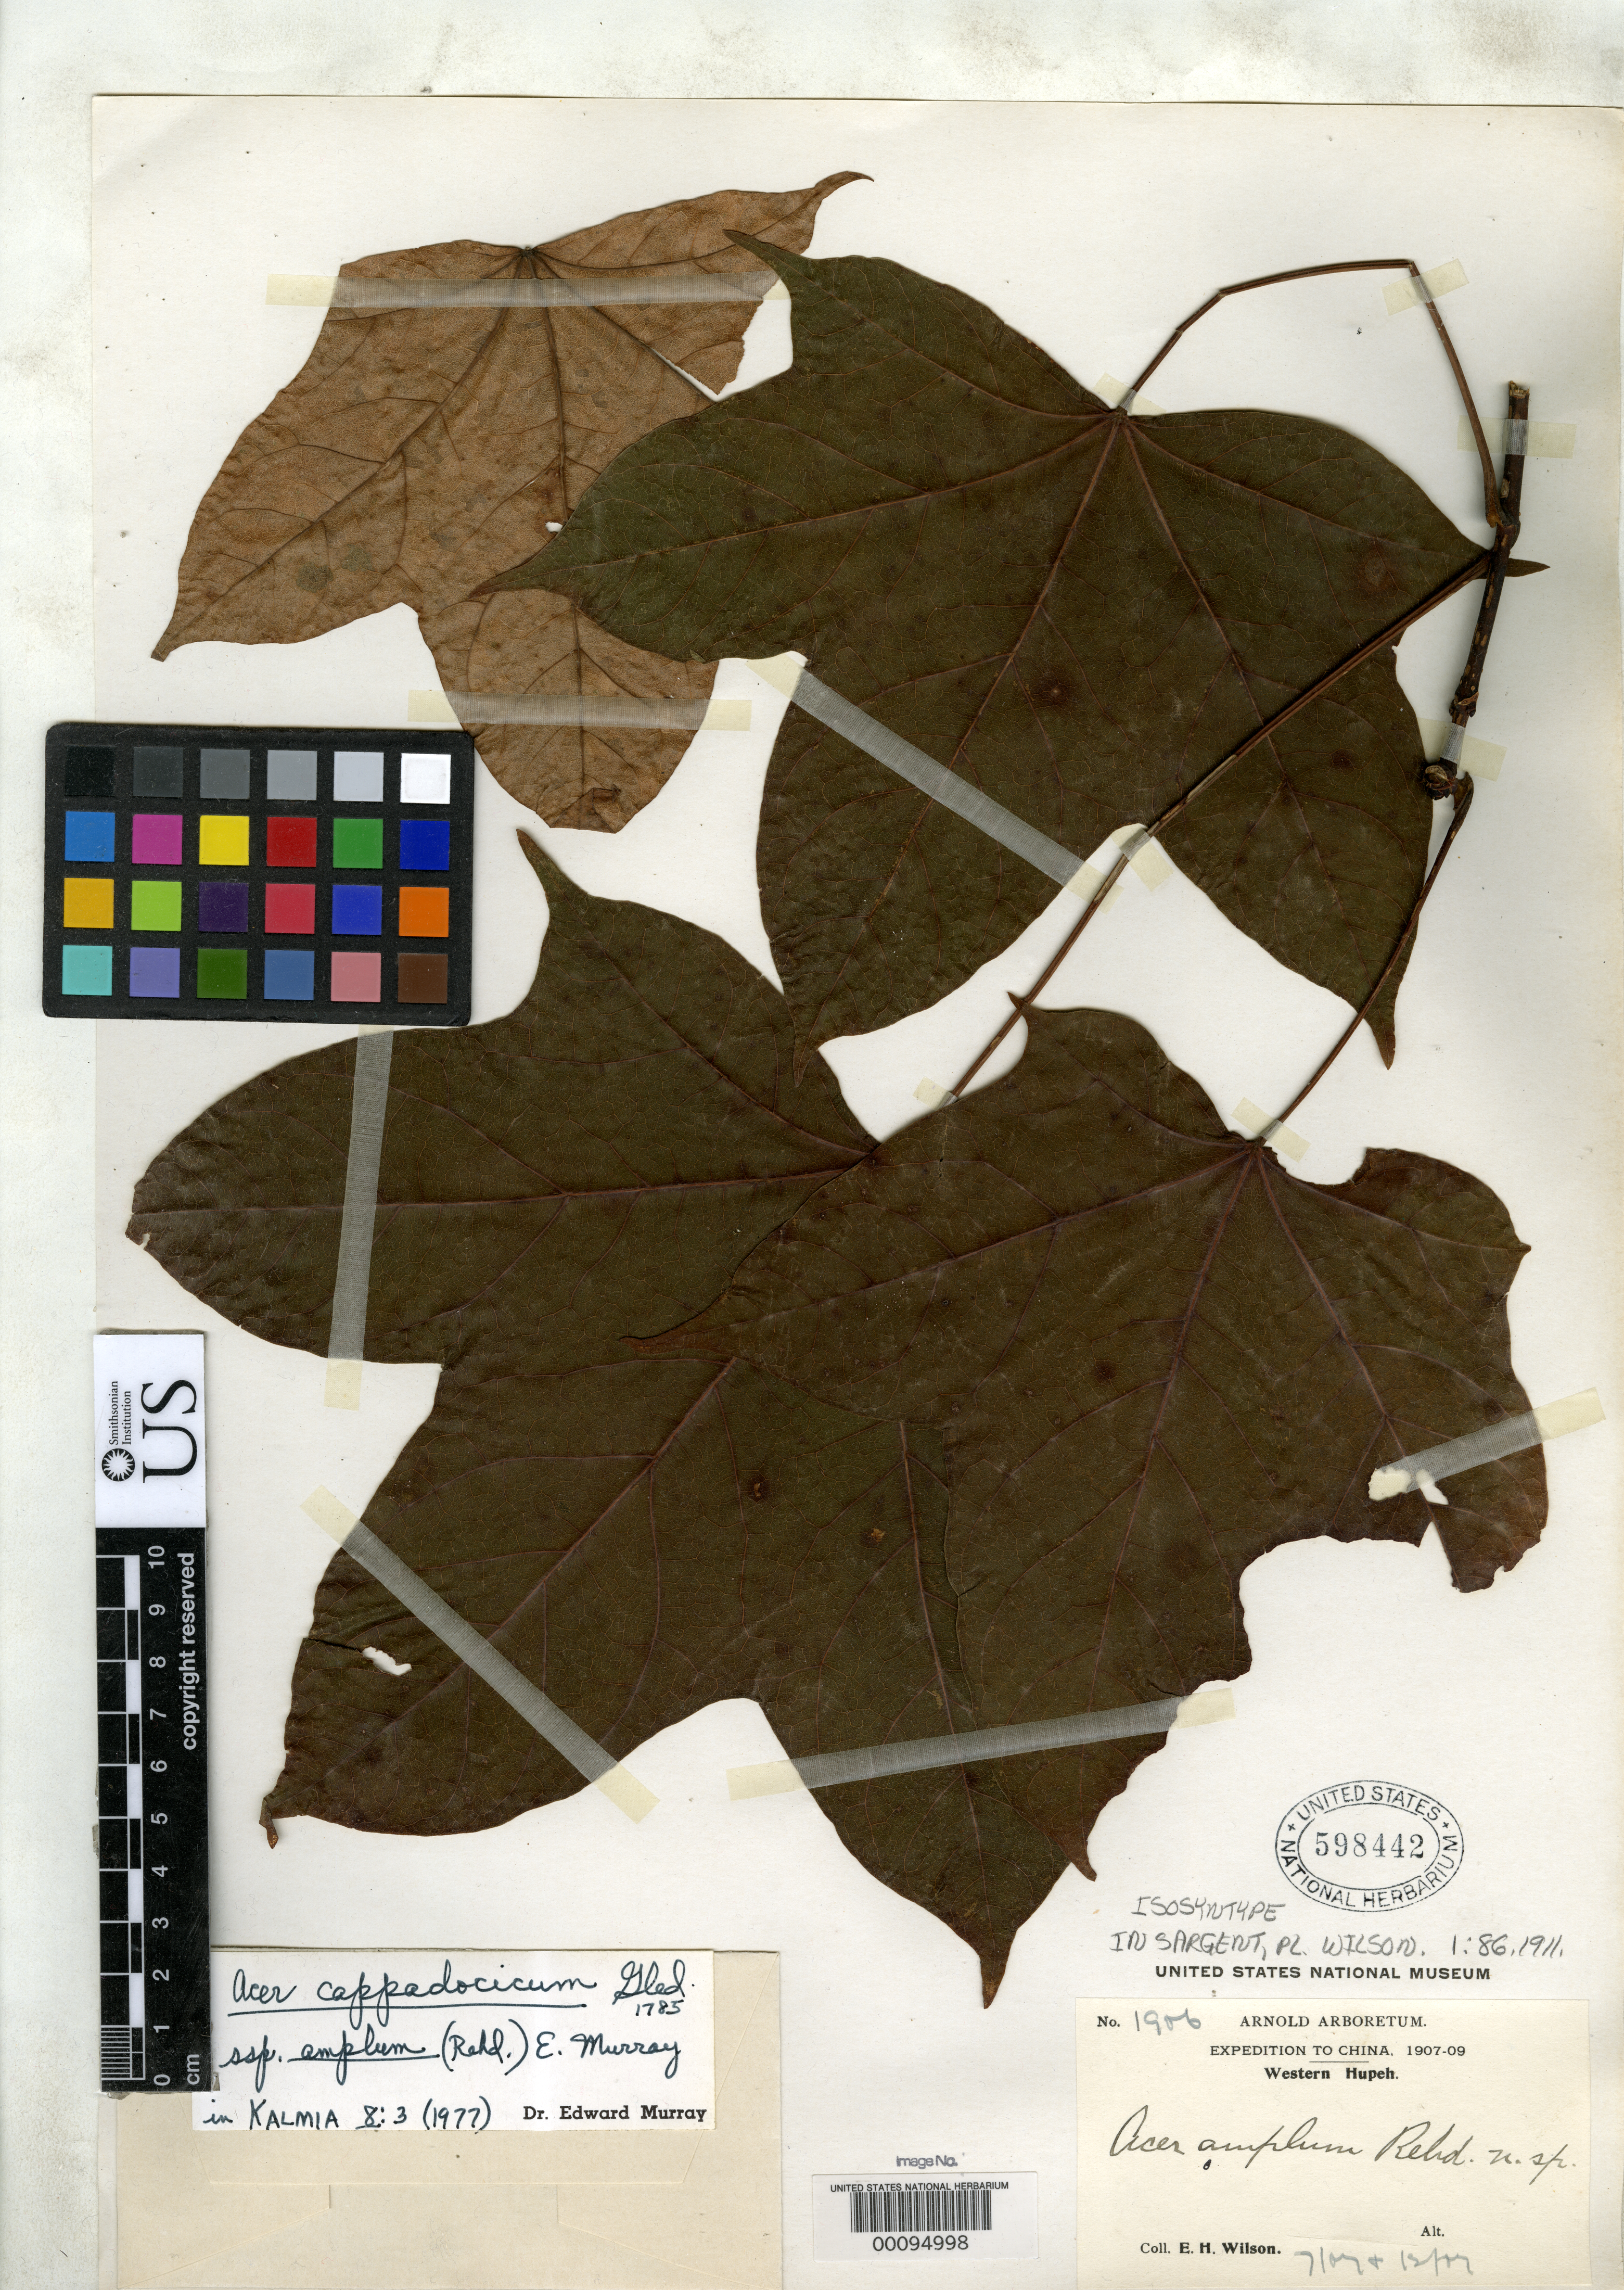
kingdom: Plantae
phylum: Tracheophyta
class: Magnoliopsida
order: Sapindales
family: Sapindaceae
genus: Acer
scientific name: Acer amplum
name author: Rehder in Sarg.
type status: Isosyntype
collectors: E. H. Wilson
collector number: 1906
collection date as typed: Jul 1907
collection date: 1907-07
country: China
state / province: Hubei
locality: Patung Hsien.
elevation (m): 1500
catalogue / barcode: US 598442